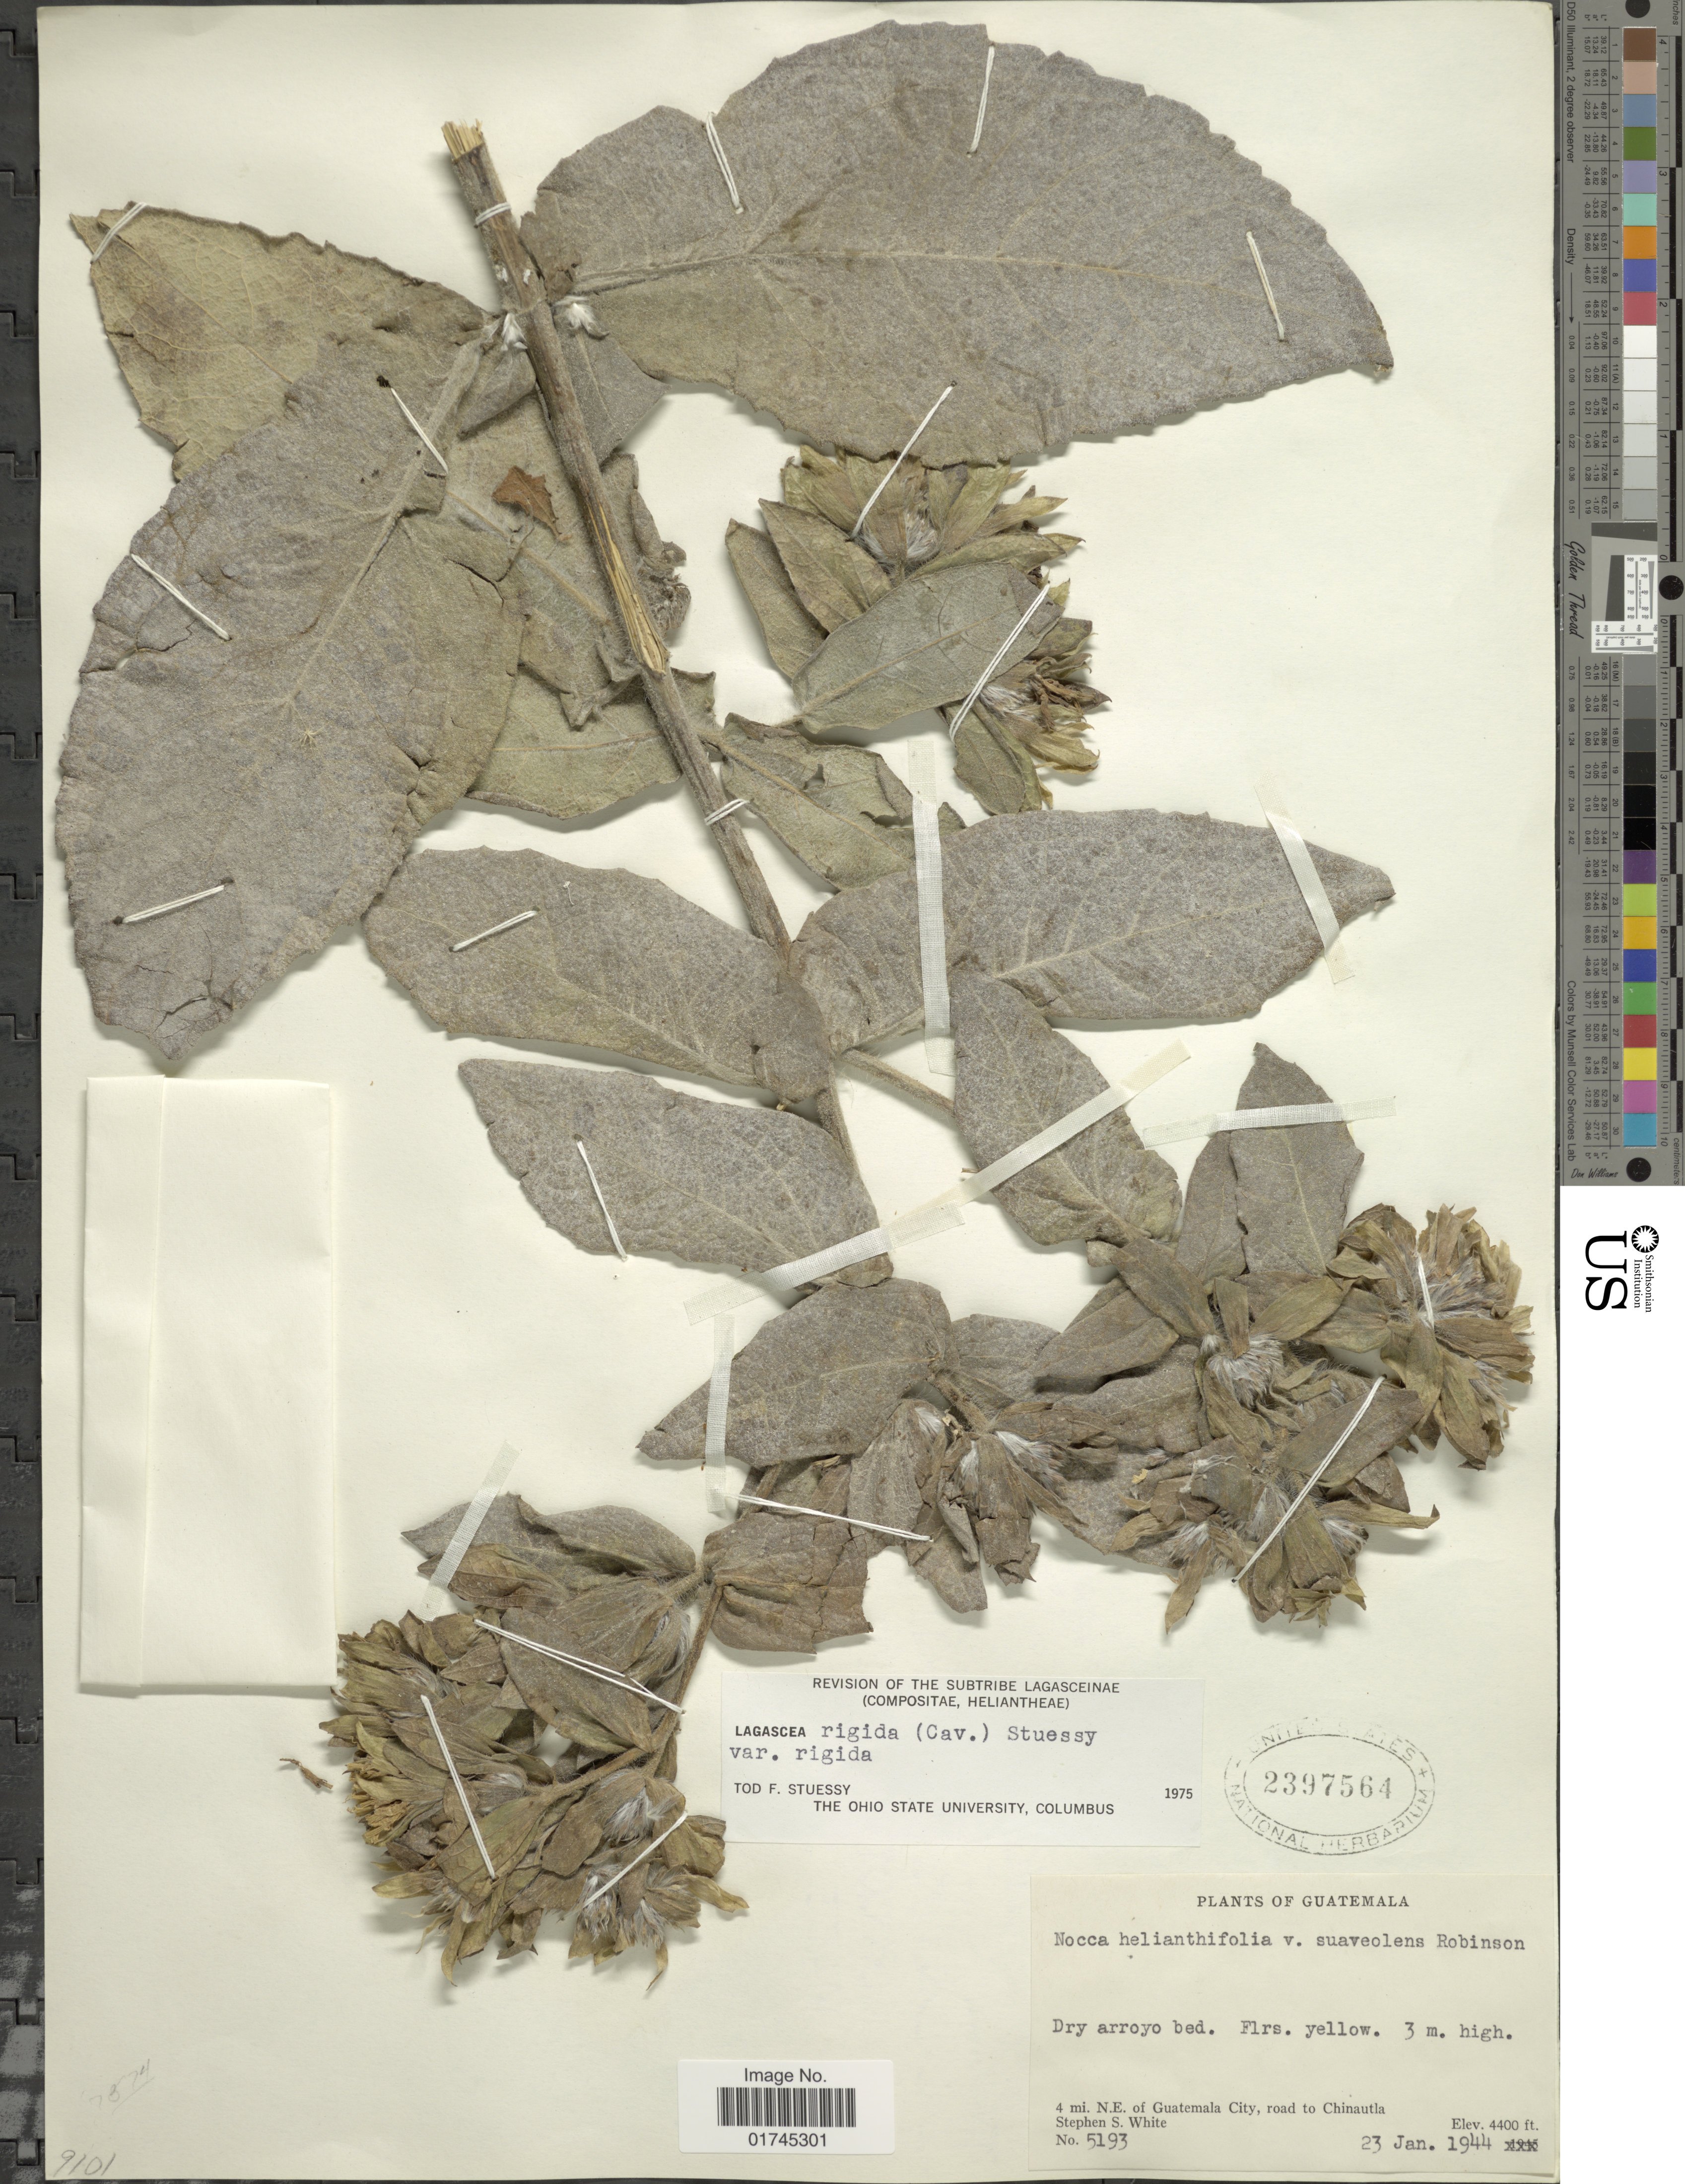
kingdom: Plantae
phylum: Tracheophyta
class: Magnoliopsida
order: Asterales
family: Asteraceae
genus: Lagascea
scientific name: Lagascea helianthifolia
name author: Kunth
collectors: S. S. White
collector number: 5193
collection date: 1944-01-23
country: Guatemala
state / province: Guatemala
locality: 4 mi. N.E. of Guatemala City, road to Chinautla.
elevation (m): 1341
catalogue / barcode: US 2397564